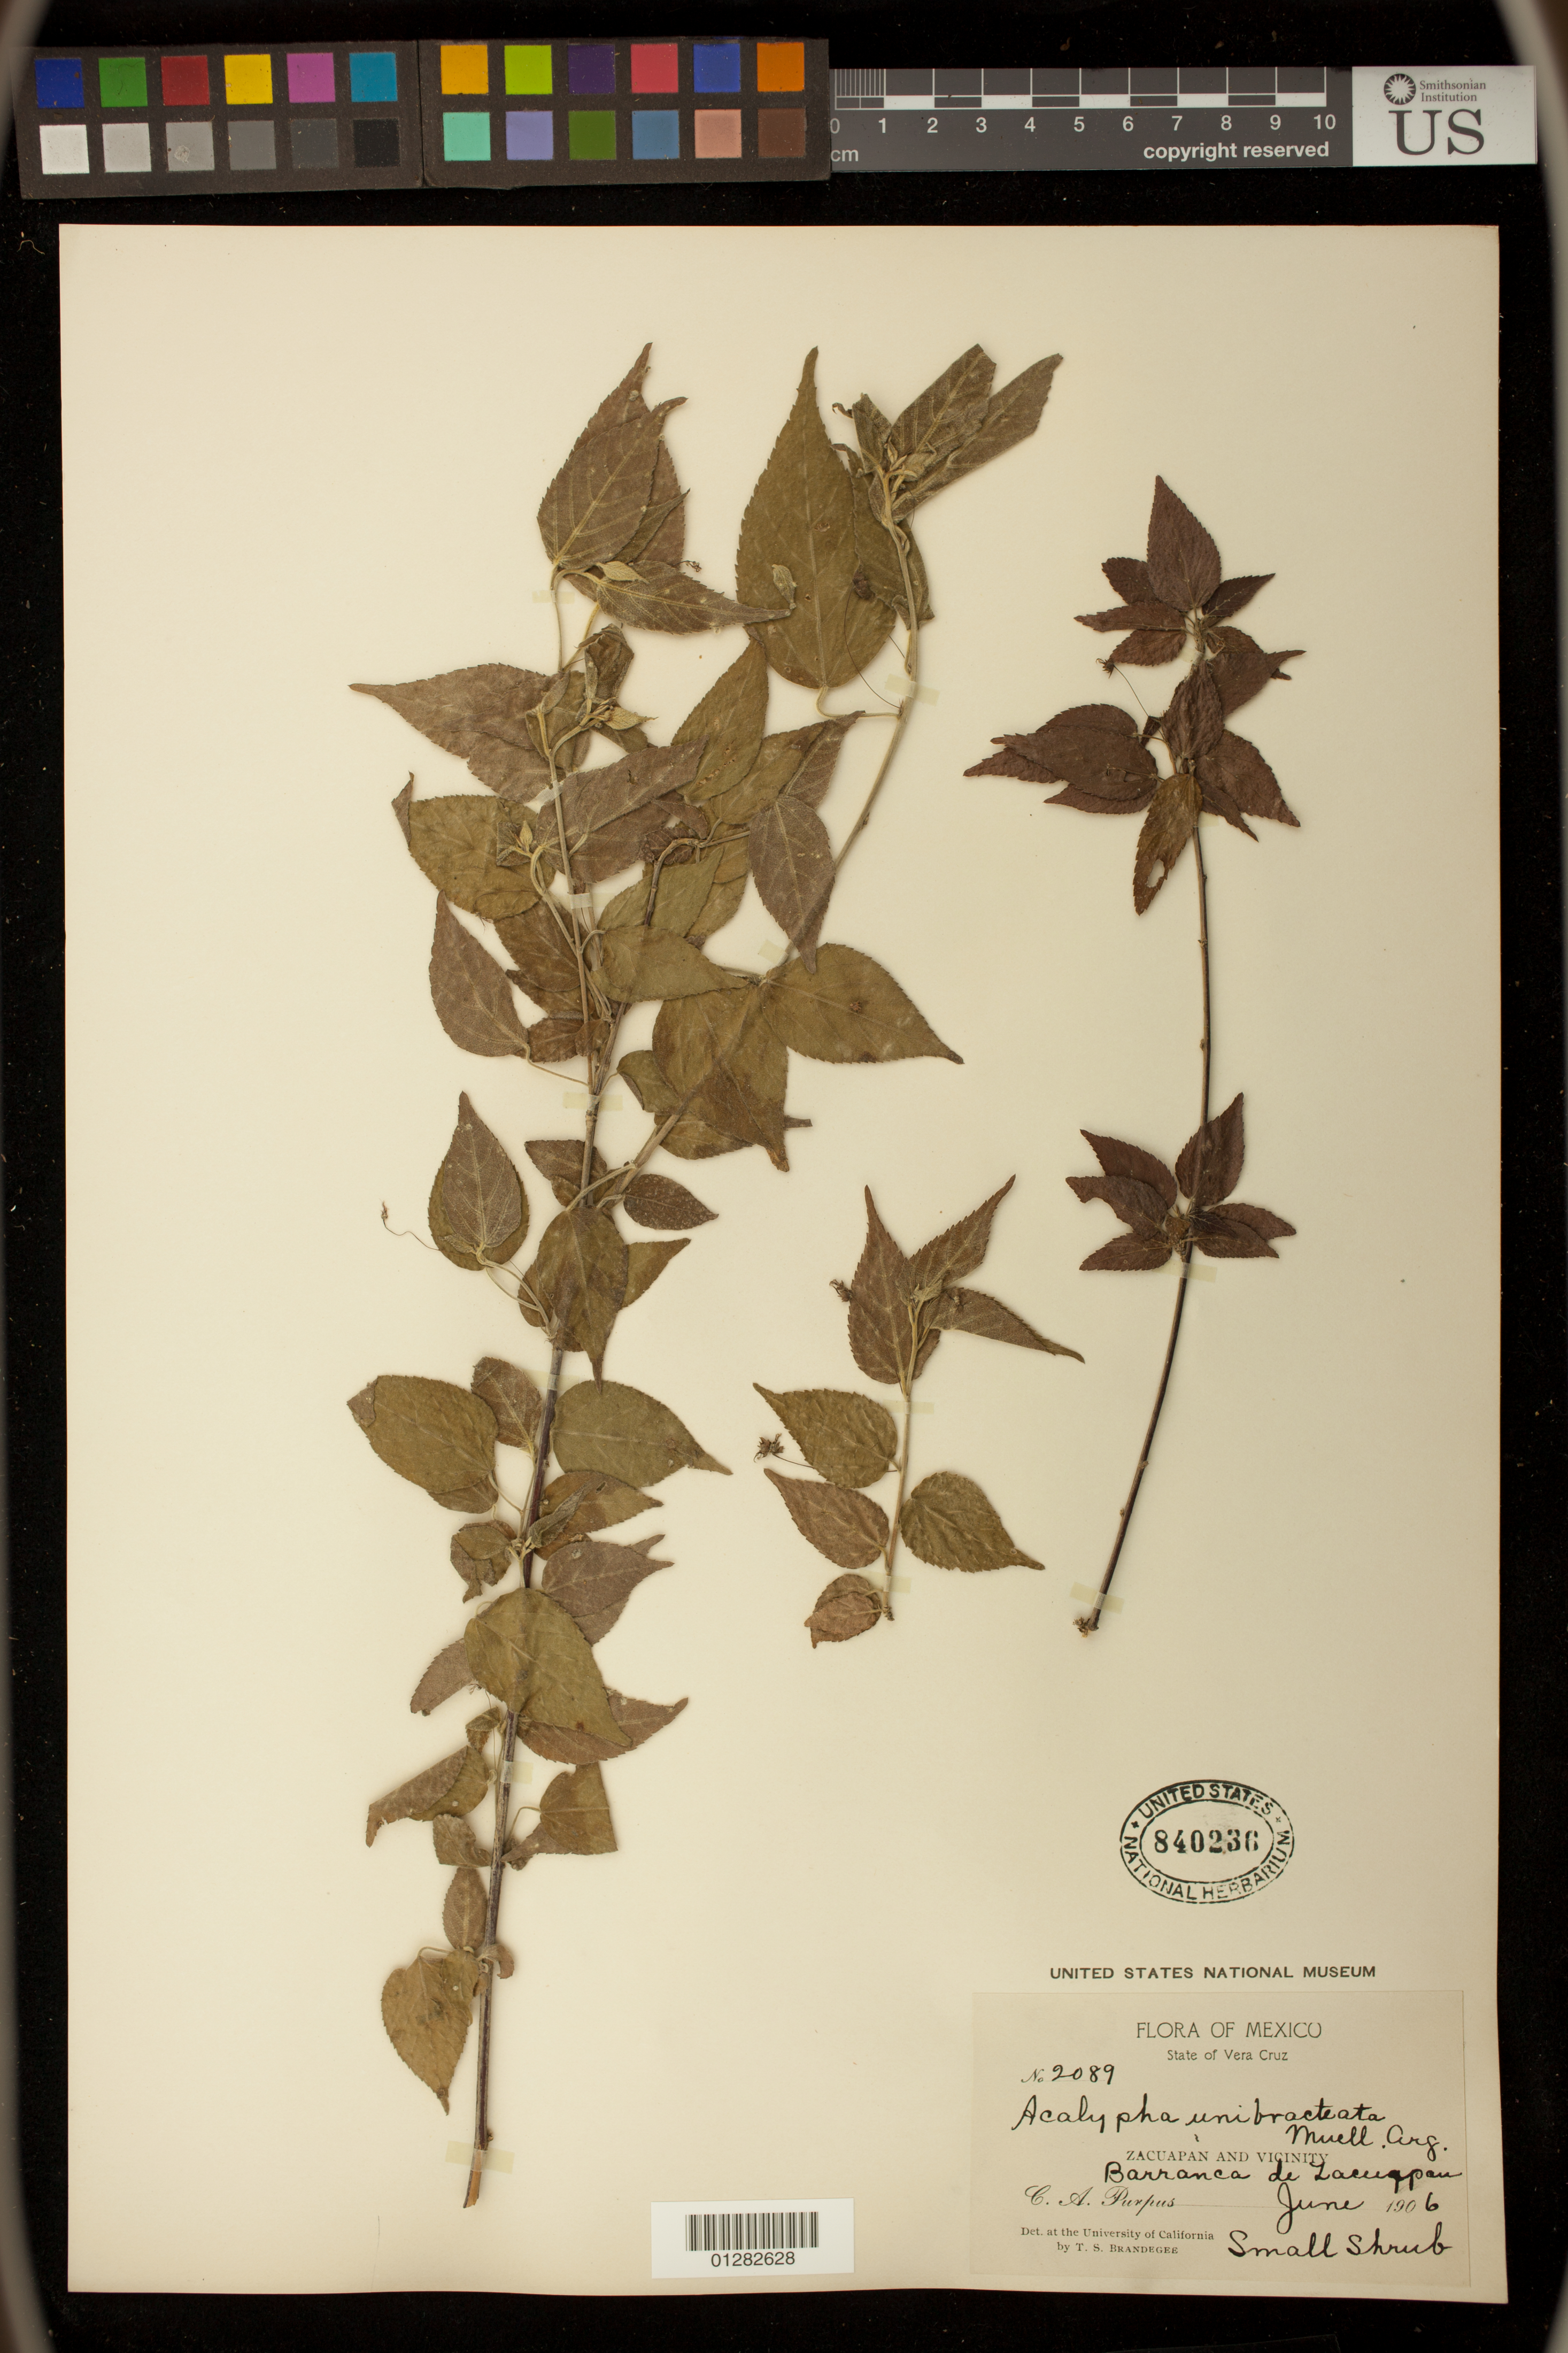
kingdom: Plantae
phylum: Tracheophyta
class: Magnoliopsida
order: Malpighiales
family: Euphorbiaceae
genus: Acalypha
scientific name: Acalypha unibracteata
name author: Müll. Arg.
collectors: Bro. G. Arsène & Bro. Adole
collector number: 2089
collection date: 1906-06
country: Mexico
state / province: Veracruz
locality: Zacuapan and vicinity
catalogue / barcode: US 840236